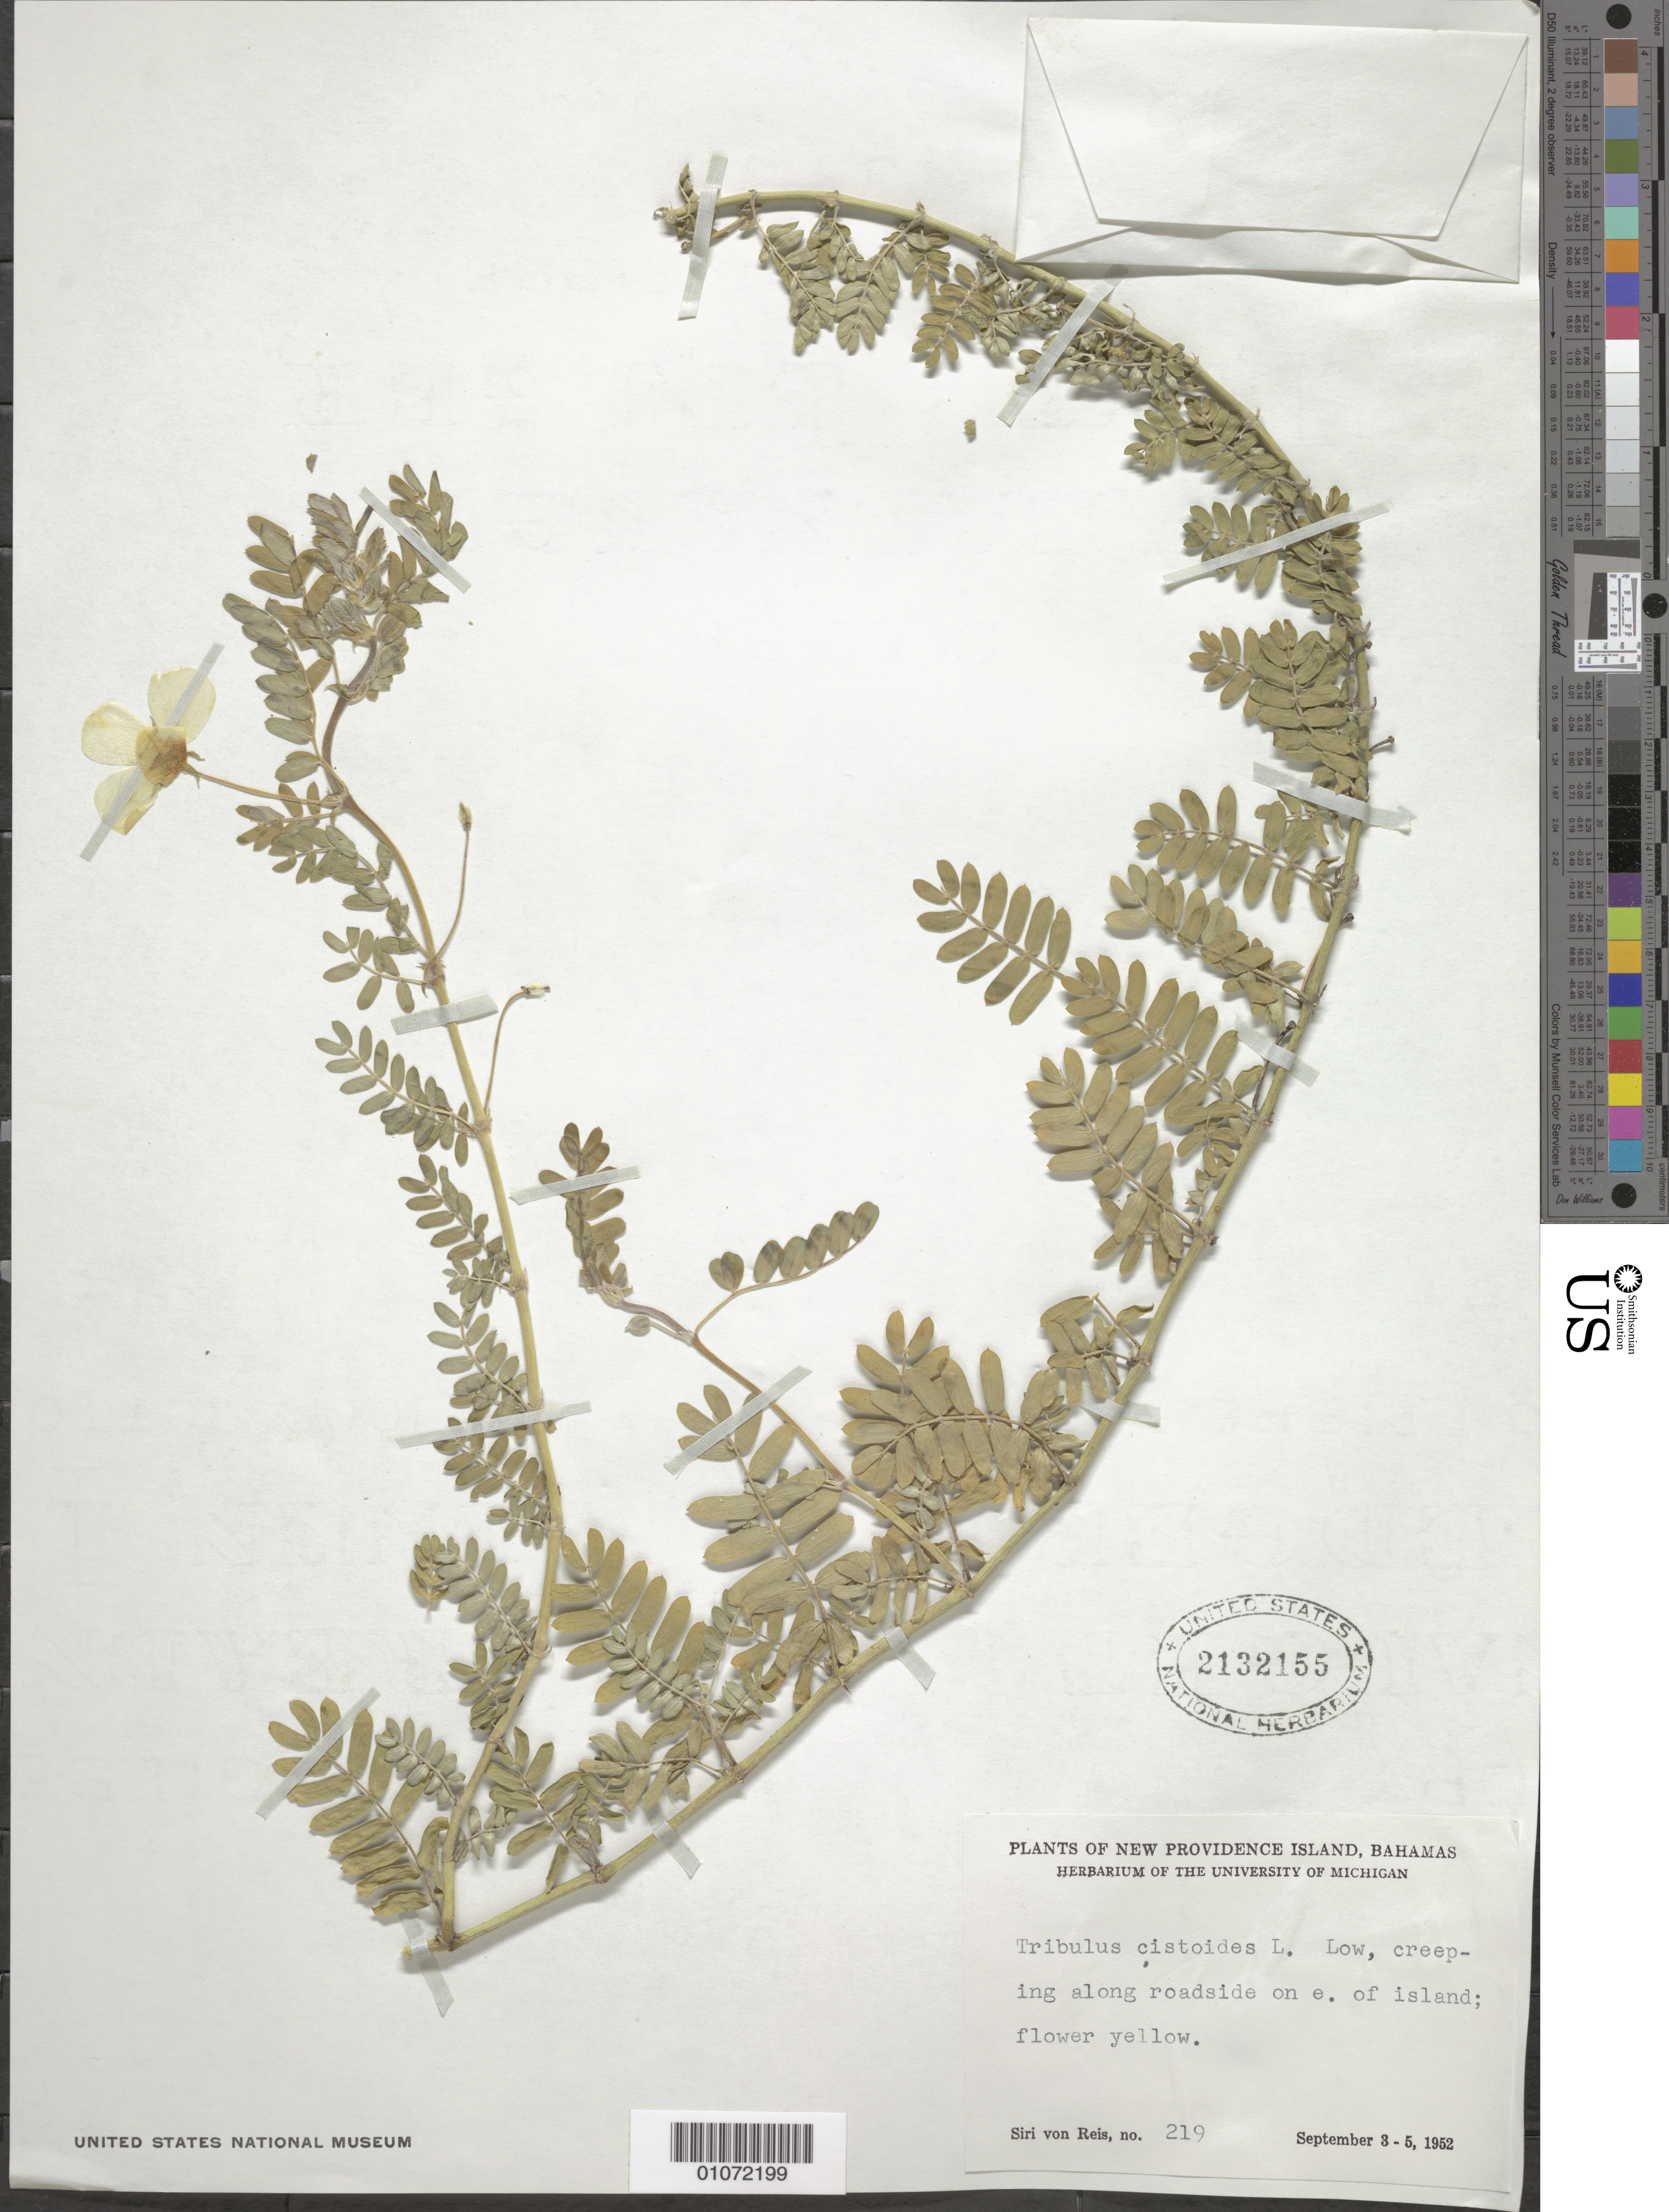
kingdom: Plantae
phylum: Tracheophyta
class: Magnoliopsida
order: Zygophyllales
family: Zygophyllaceae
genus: Tribulus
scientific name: Tribulus cistoides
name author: L.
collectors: S. von Reis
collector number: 219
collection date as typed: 03 Sep 1952 to 05 Sep 1952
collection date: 1952-09-03/1952-09-05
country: Bahamas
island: New Providence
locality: Along roadside on E of island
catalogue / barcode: US 2132155